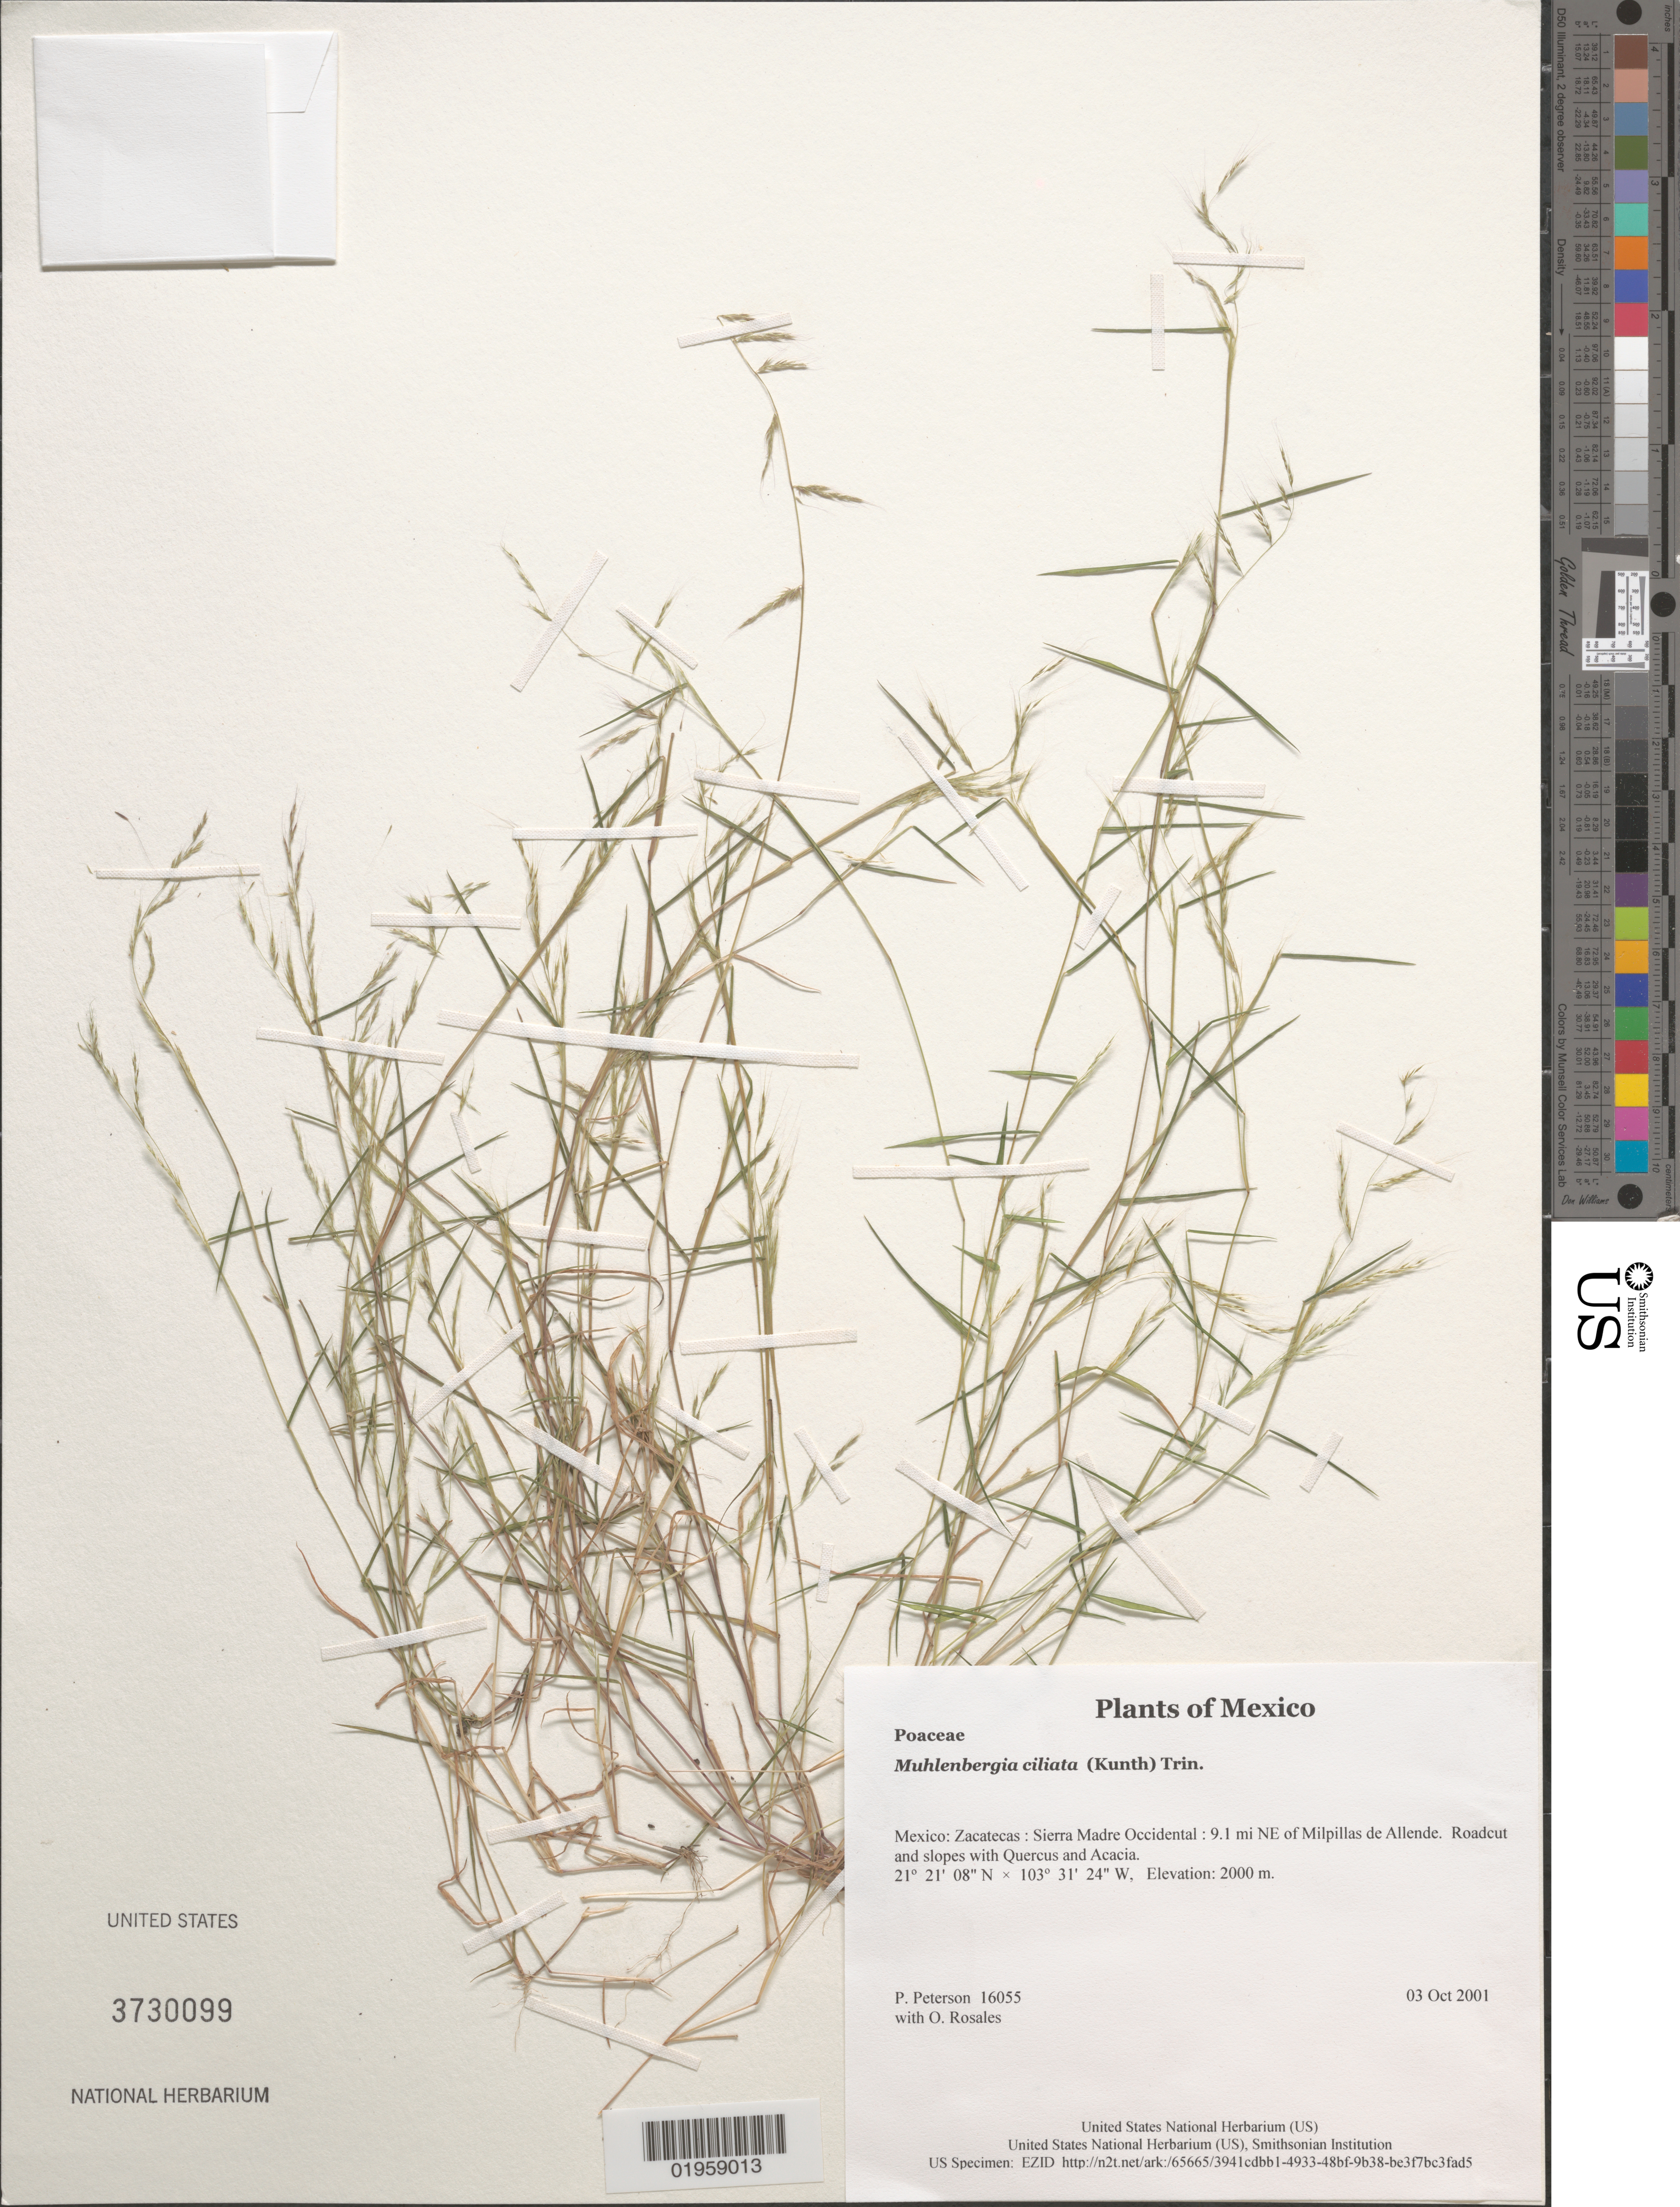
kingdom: Plantae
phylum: Tracheophyta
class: Liliopsida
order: Poales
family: Poaceae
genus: Muhlenbergia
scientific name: Muhlenbergia ciliata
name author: (Kunth) Trin.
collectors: P. M. Peterson & O. Rosales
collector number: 16055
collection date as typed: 03 Oct 2001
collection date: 2001-10-03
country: Mexico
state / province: Zacatecas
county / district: Sierra Madre Occidental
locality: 9.1 mi NE of Milpillas de Allende. Roadcut and slopes with Quercus and Acacia.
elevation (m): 2000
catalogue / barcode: US 3730099